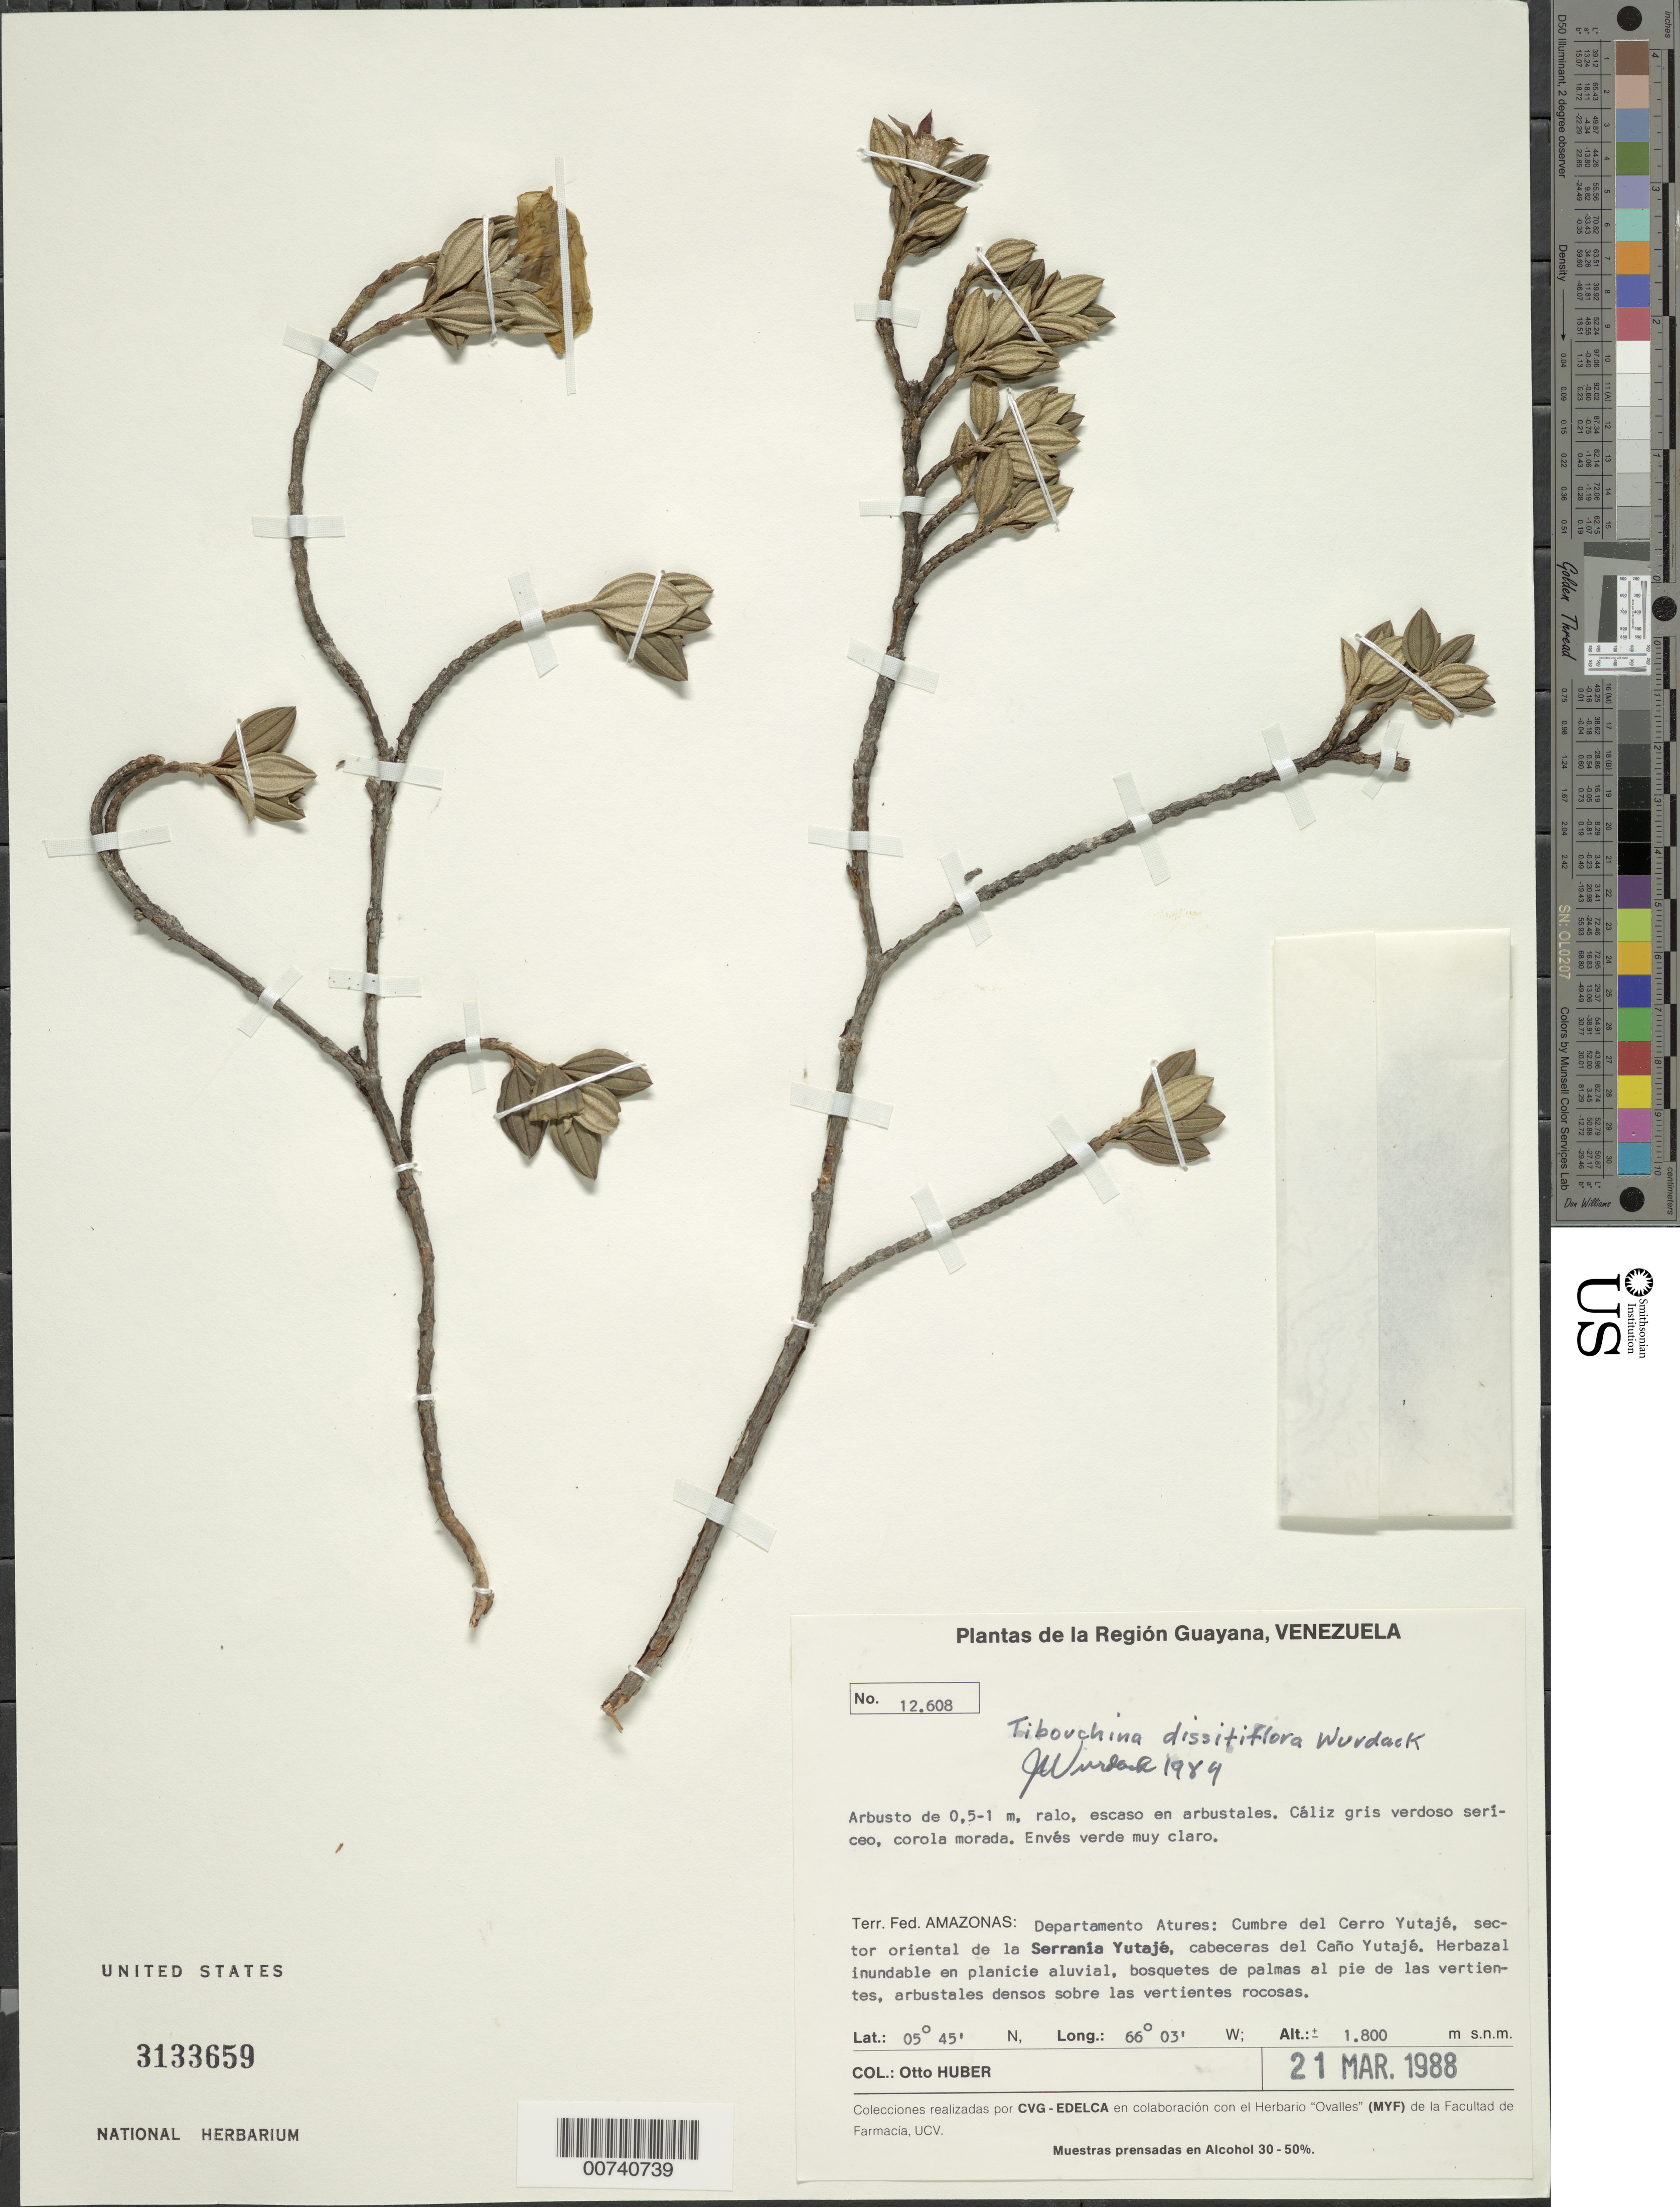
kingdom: Plantae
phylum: Tracheophyta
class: Magnoliopsida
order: Myrtales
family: Melastomataceae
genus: Tibouchina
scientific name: Tibouchina dissitiflora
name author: Wurdack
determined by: Wurdack, John J., (US), US (UNITED STATES)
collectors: O. Huber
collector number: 12608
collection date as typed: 21-Mar-88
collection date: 1988-03-21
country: Venezuela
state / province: Amazonas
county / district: Atures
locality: Cerro Yutajé, cumbre, sector oriental de la Serrania Yutajé, cabeceras del Caño Yutajé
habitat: Herbazal inundable en planicie aluvial, bosquetes de palmas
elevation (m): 1800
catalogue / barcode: US 3133659